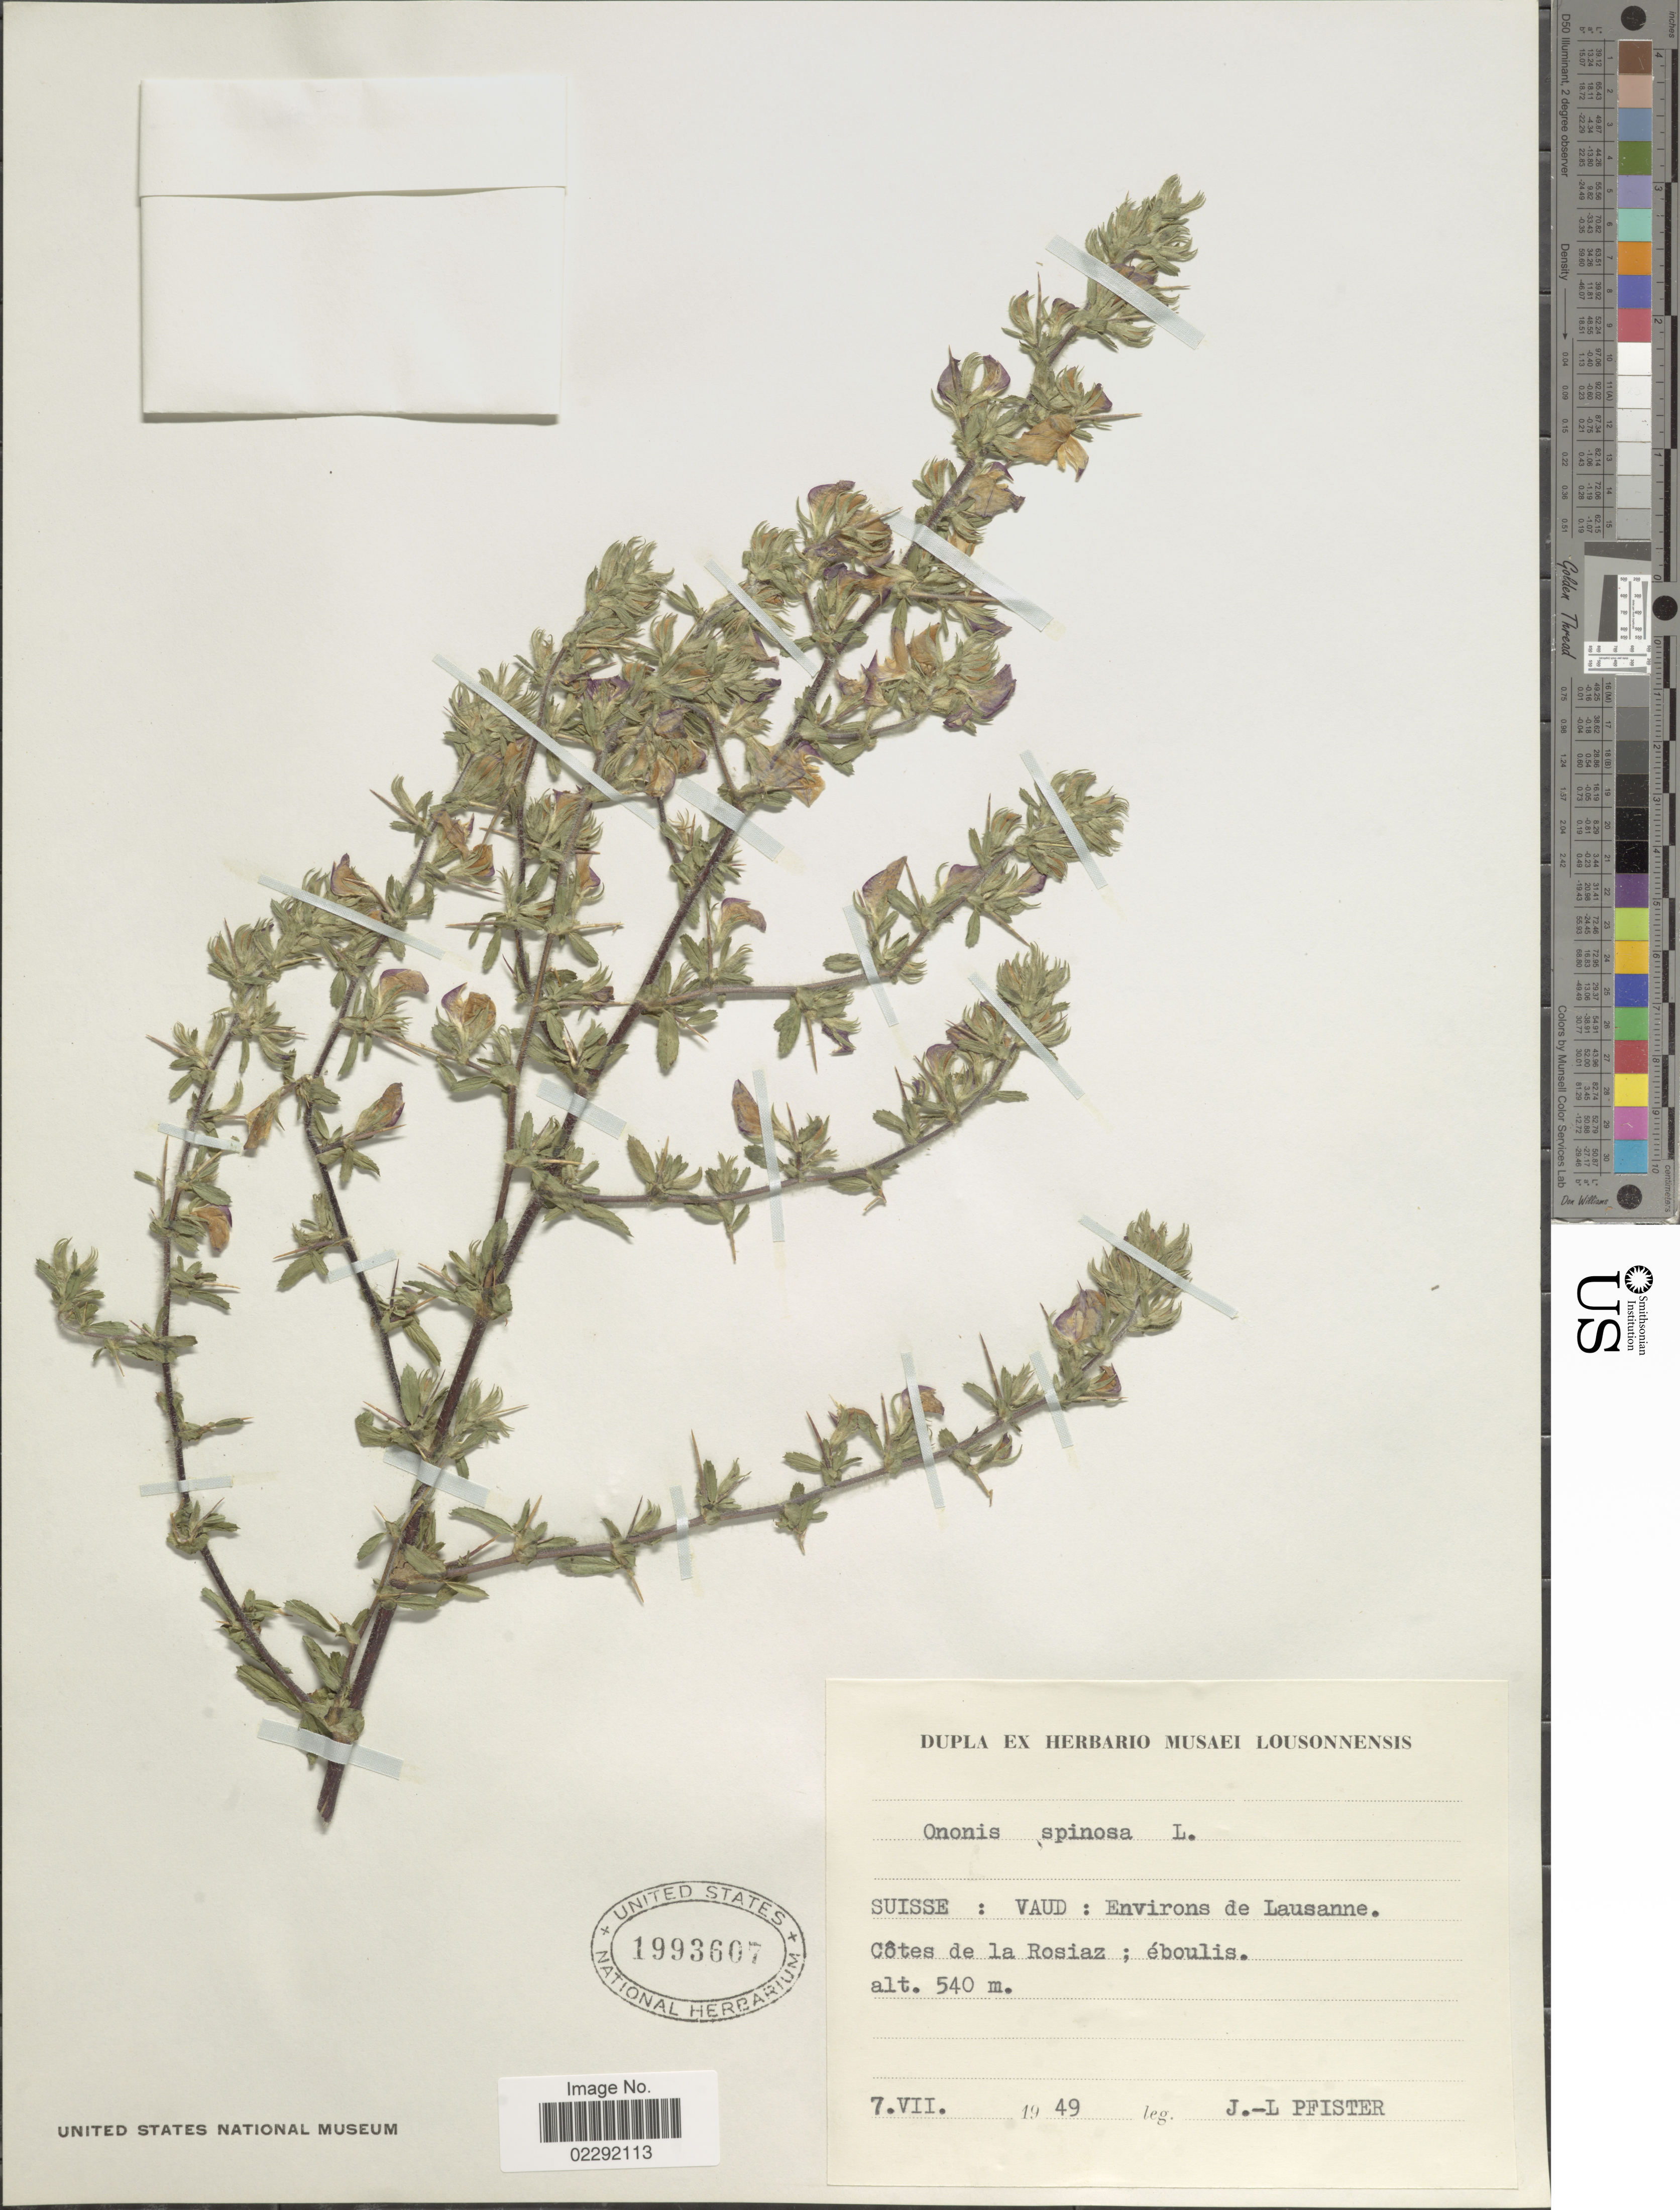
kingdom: Plantae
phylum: Tracheophyta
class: Magnoliopsida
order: Fabales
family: Fabaceae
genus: Ononis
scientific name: Ononis spinosa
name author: L.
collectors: J. Pfister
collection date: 1949-07-07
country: Switzerland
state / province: Vaud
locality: Environs de Lausanne, Cotes de la Rosiaz; eboulis.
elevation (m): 540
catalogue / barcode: US 1993607